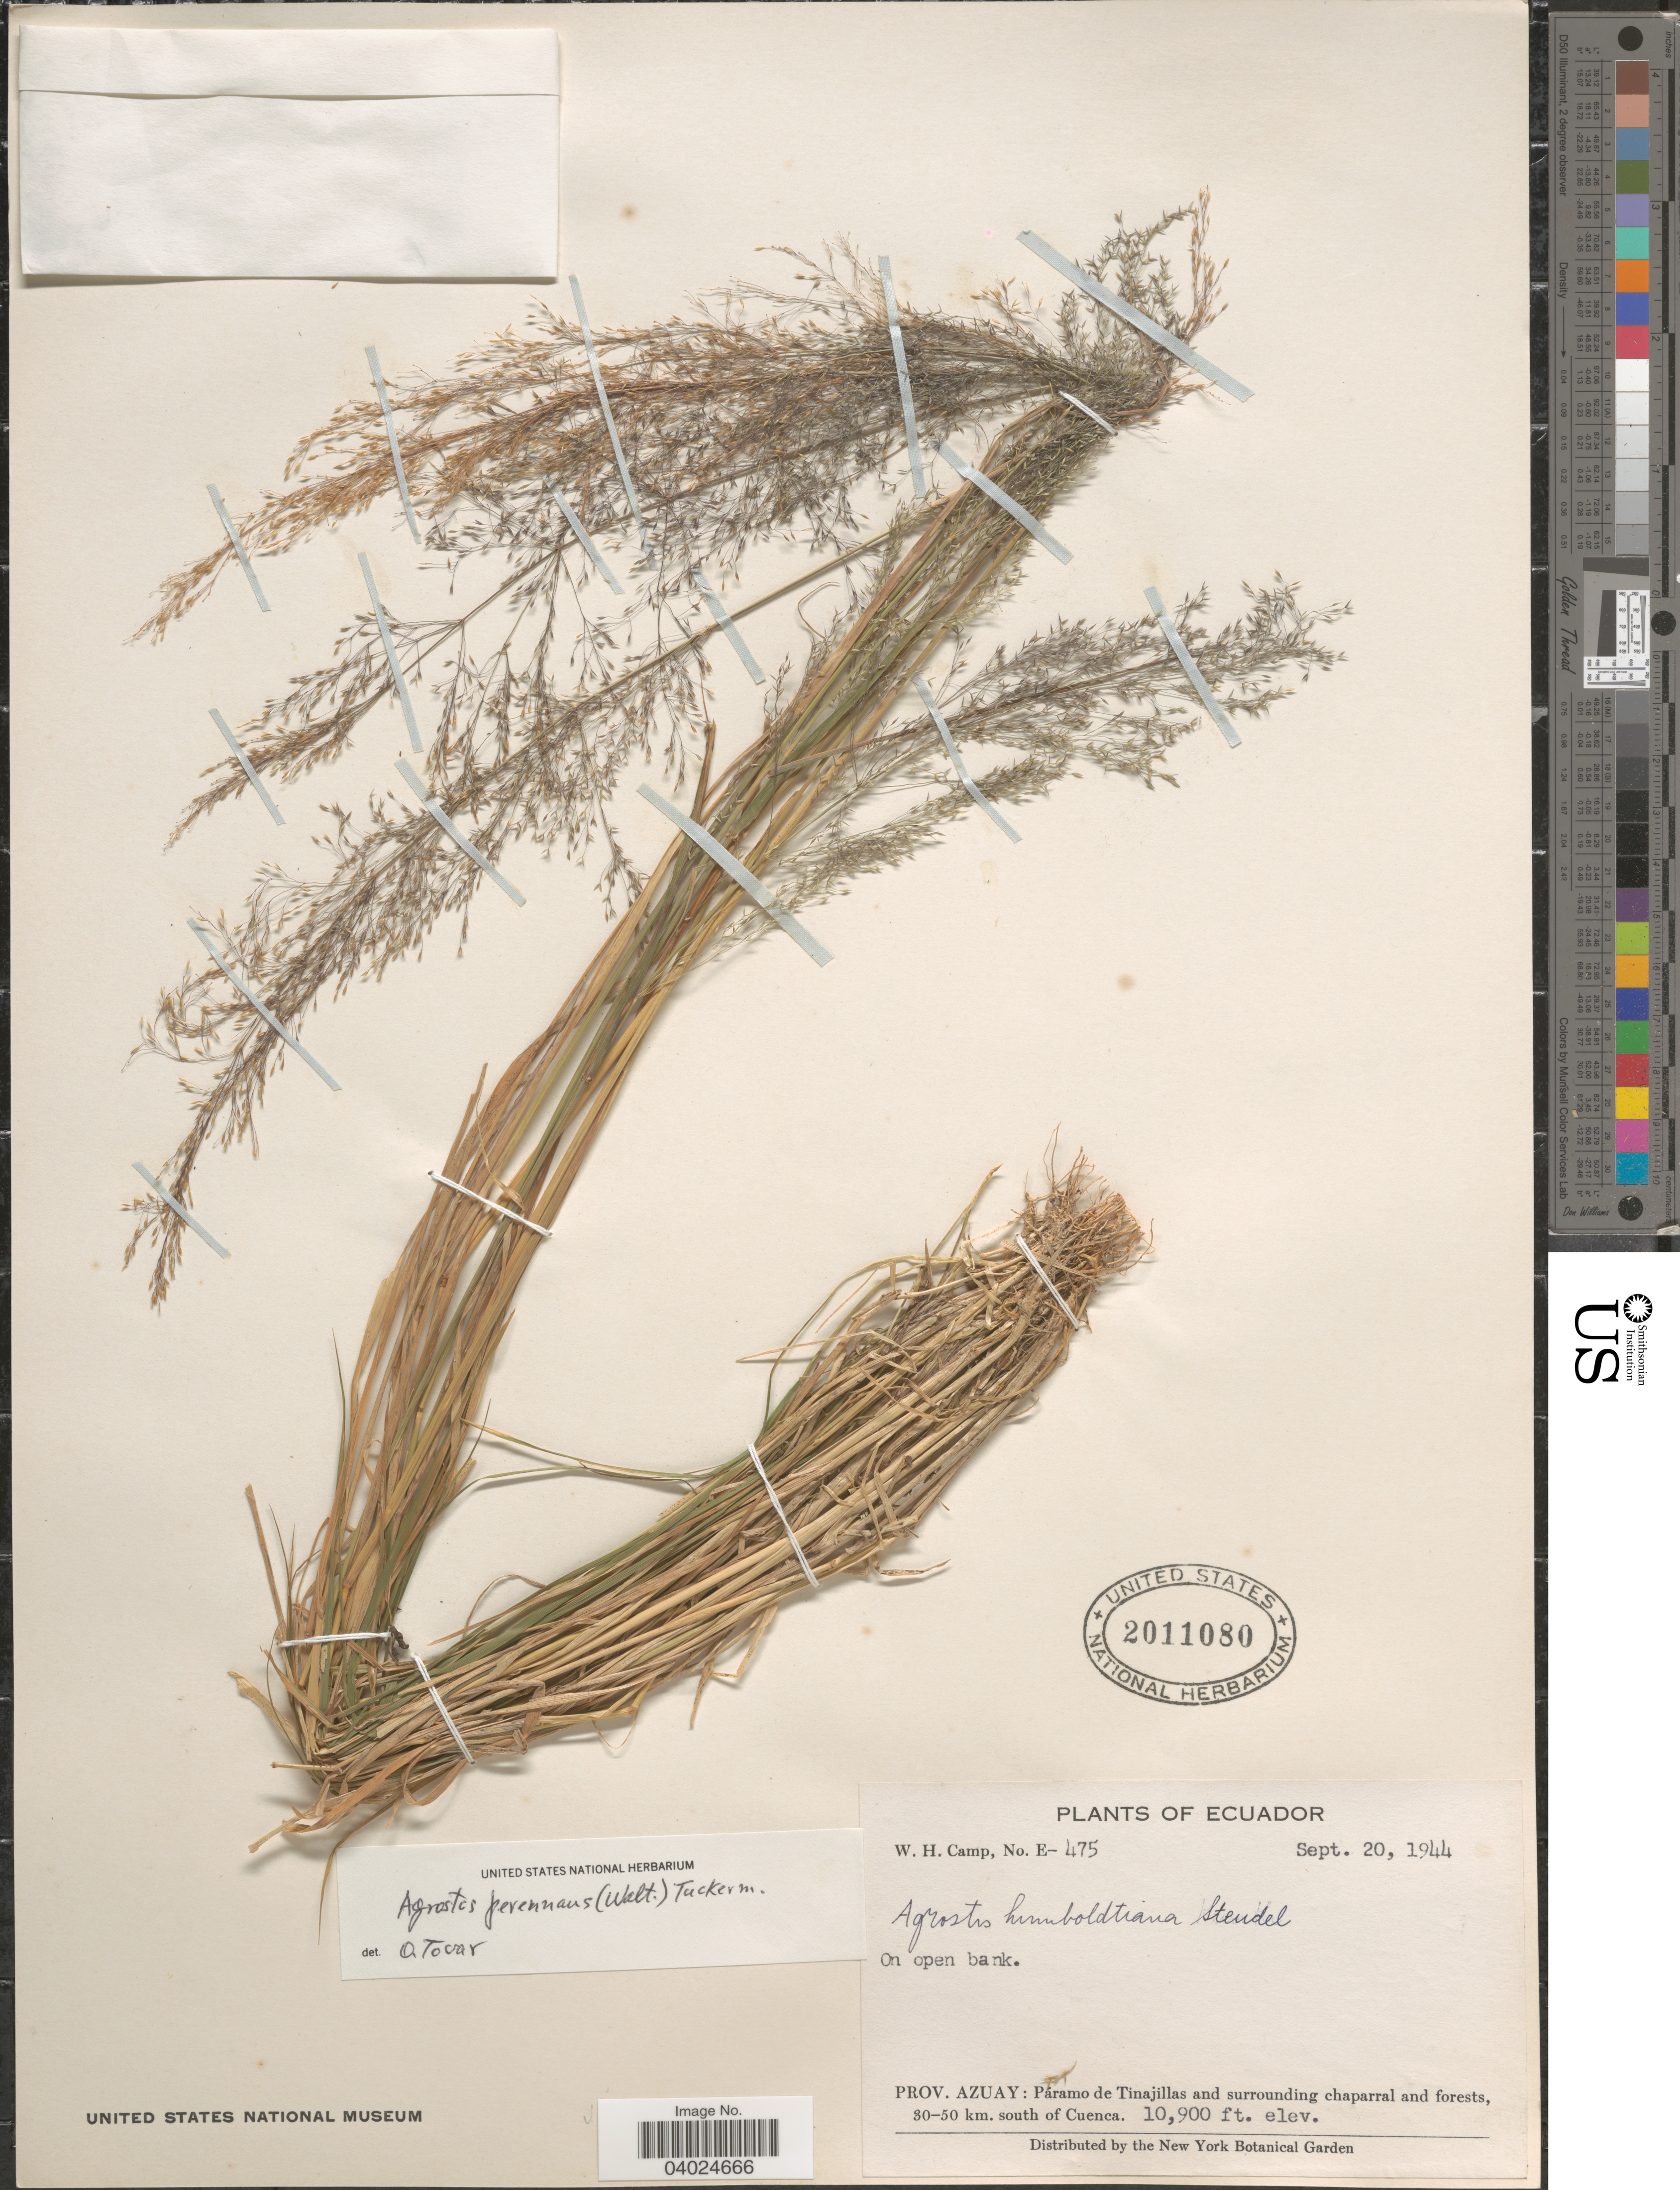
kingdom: Plantae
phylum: Tracheophyta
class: Liliopsida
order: Poales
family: Poaceae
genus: Agrostis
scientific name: Agrostis perennans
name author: (Walter) Tuck.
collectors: W. H. Camp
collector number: E-475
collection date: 1944-09-20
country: Ecuador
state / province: Azuay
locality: Páramo de Tinajillas and surrounding chaparral and forests, 30-50 km. south of Cuenca.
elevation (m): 3322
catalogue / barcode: US 2011080